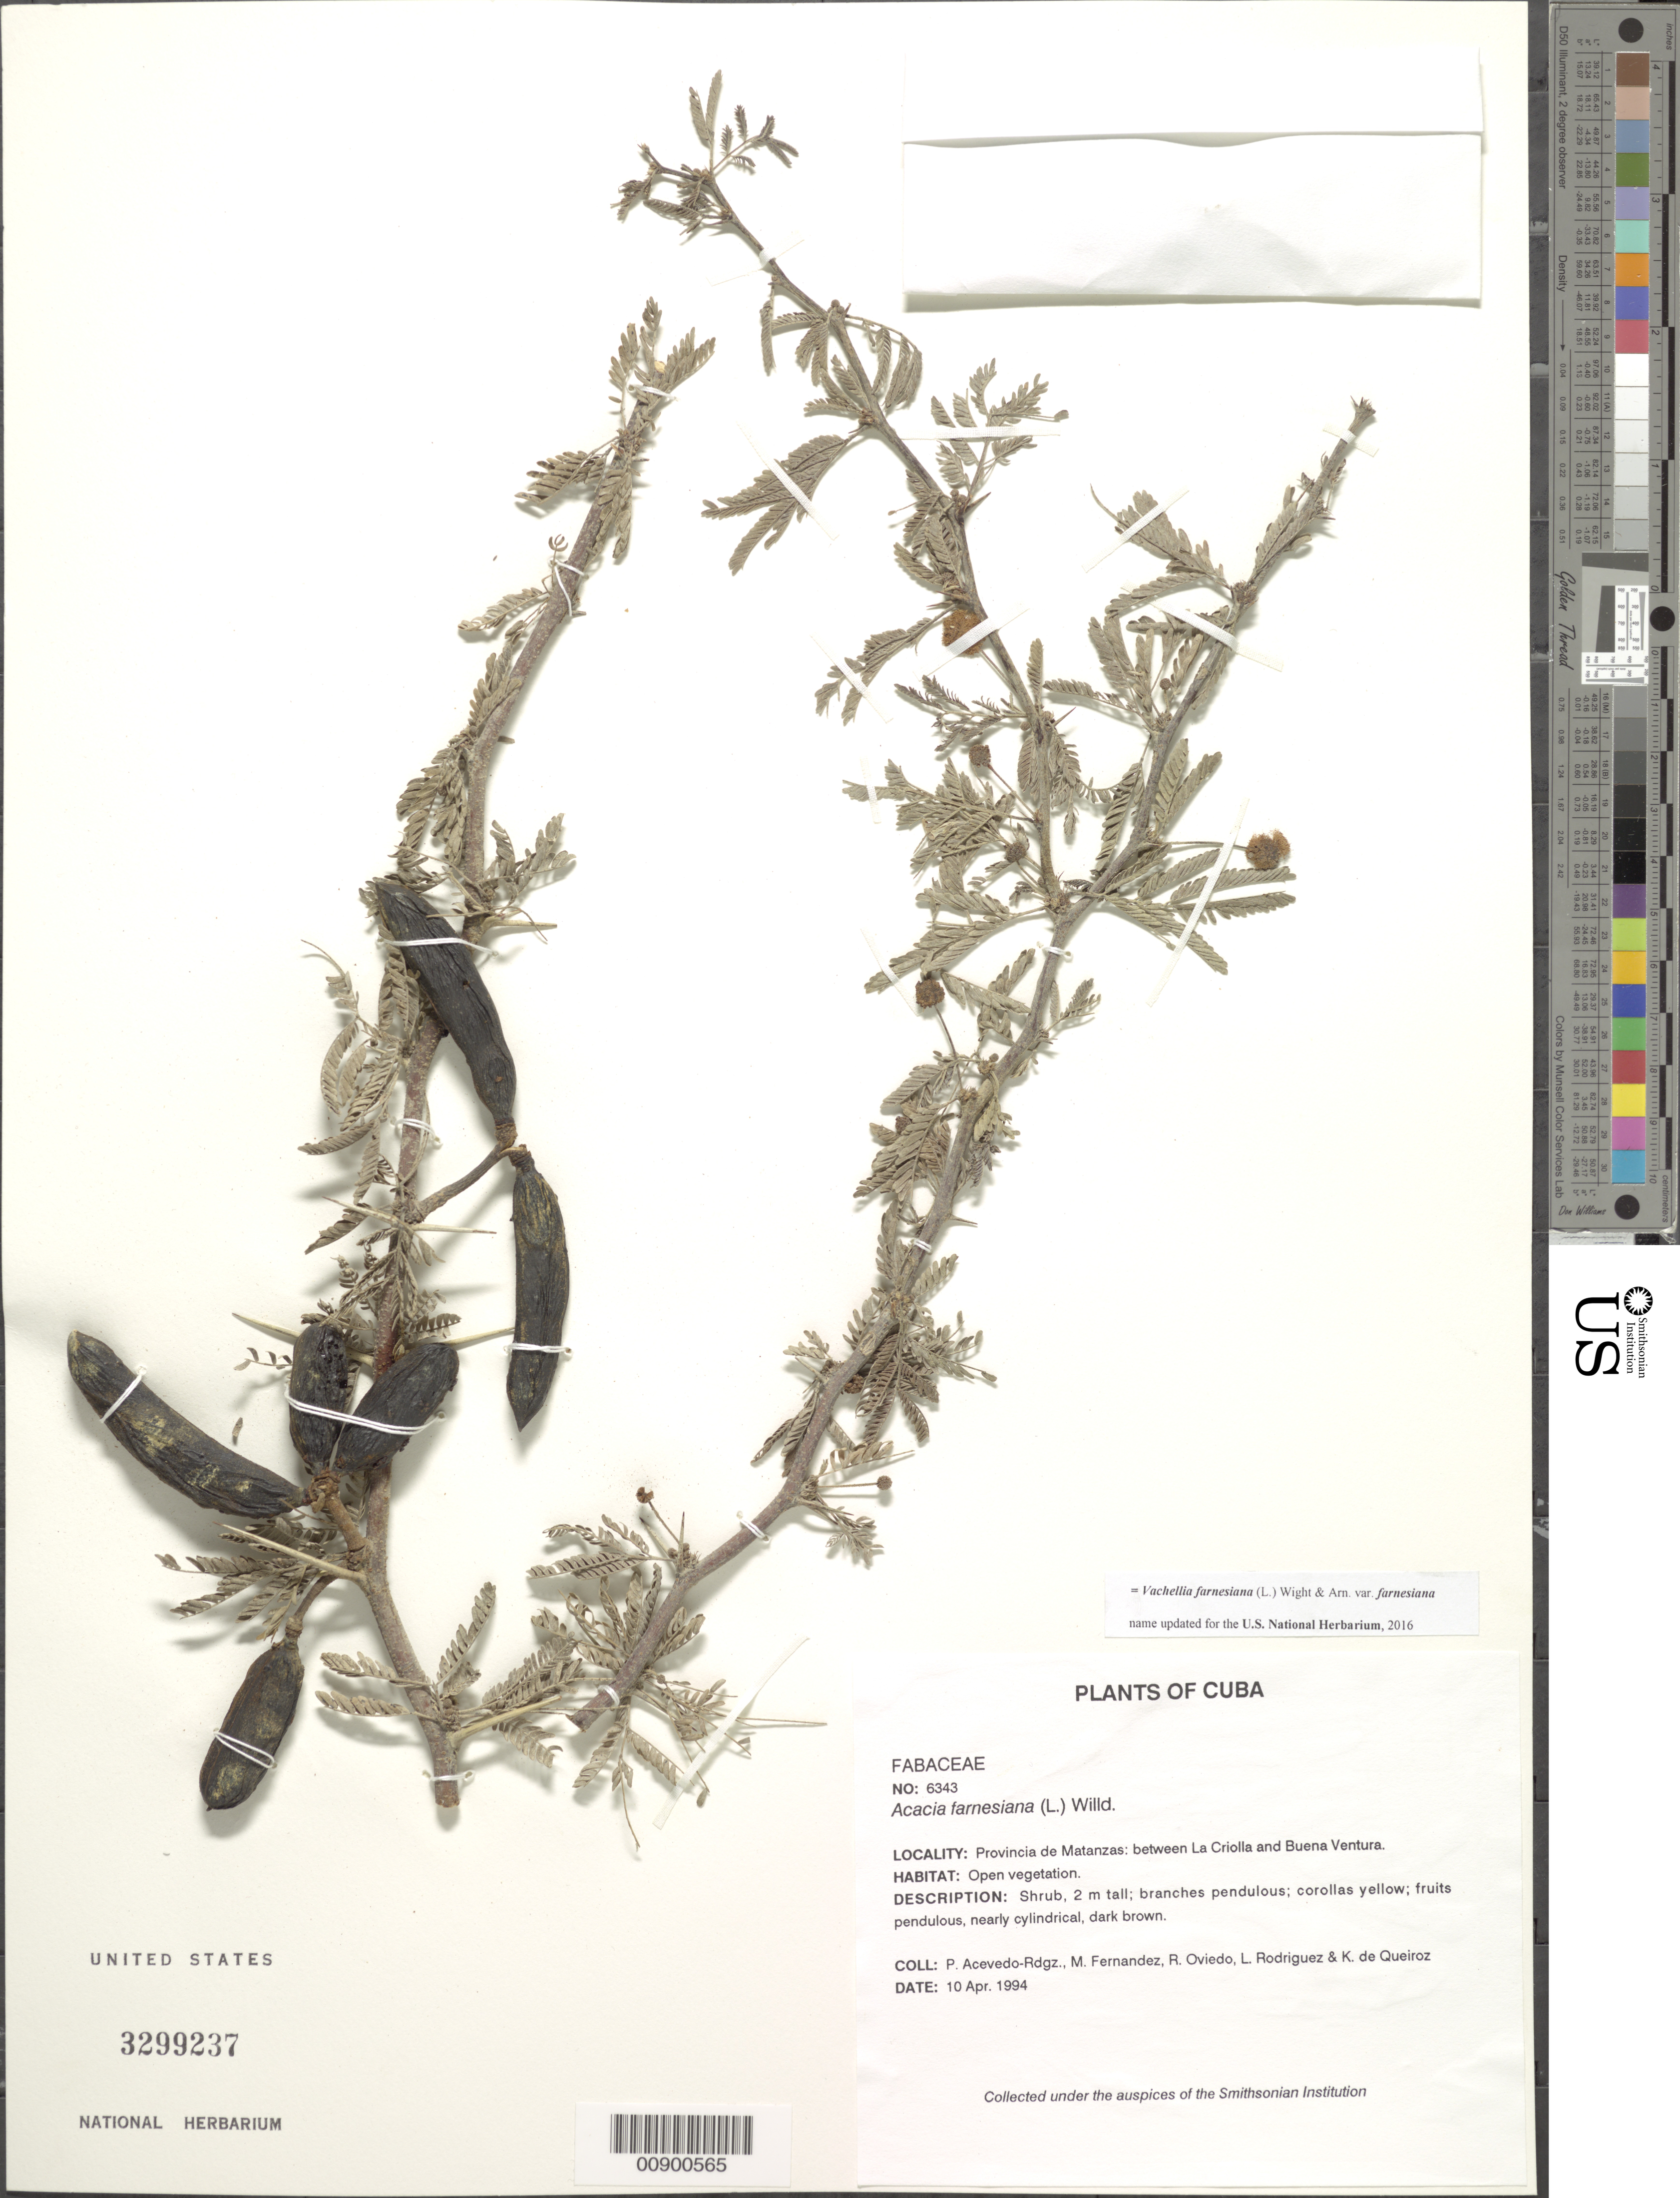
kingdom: Plantae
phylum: Tracheophyta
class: Magnoliopsida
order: Fabales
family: Fabaceae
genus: Vachellia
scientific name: Vachellia farnesiana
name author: (L.) Wight & Arn.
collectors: P. Acevedo-Rodr., M. Fernández, R. Oviedo, L. Rodriguez & K. De Queiroz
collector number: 6343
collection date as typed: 10 Apr 1994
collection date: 1994-04-10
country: Cuba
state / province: Matanzas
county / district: Municipio de Ciénaga de Zapata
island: Cuba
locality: Between La Criolla and Buena Ventura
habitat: Open vegetation.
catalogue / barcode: US 3299237